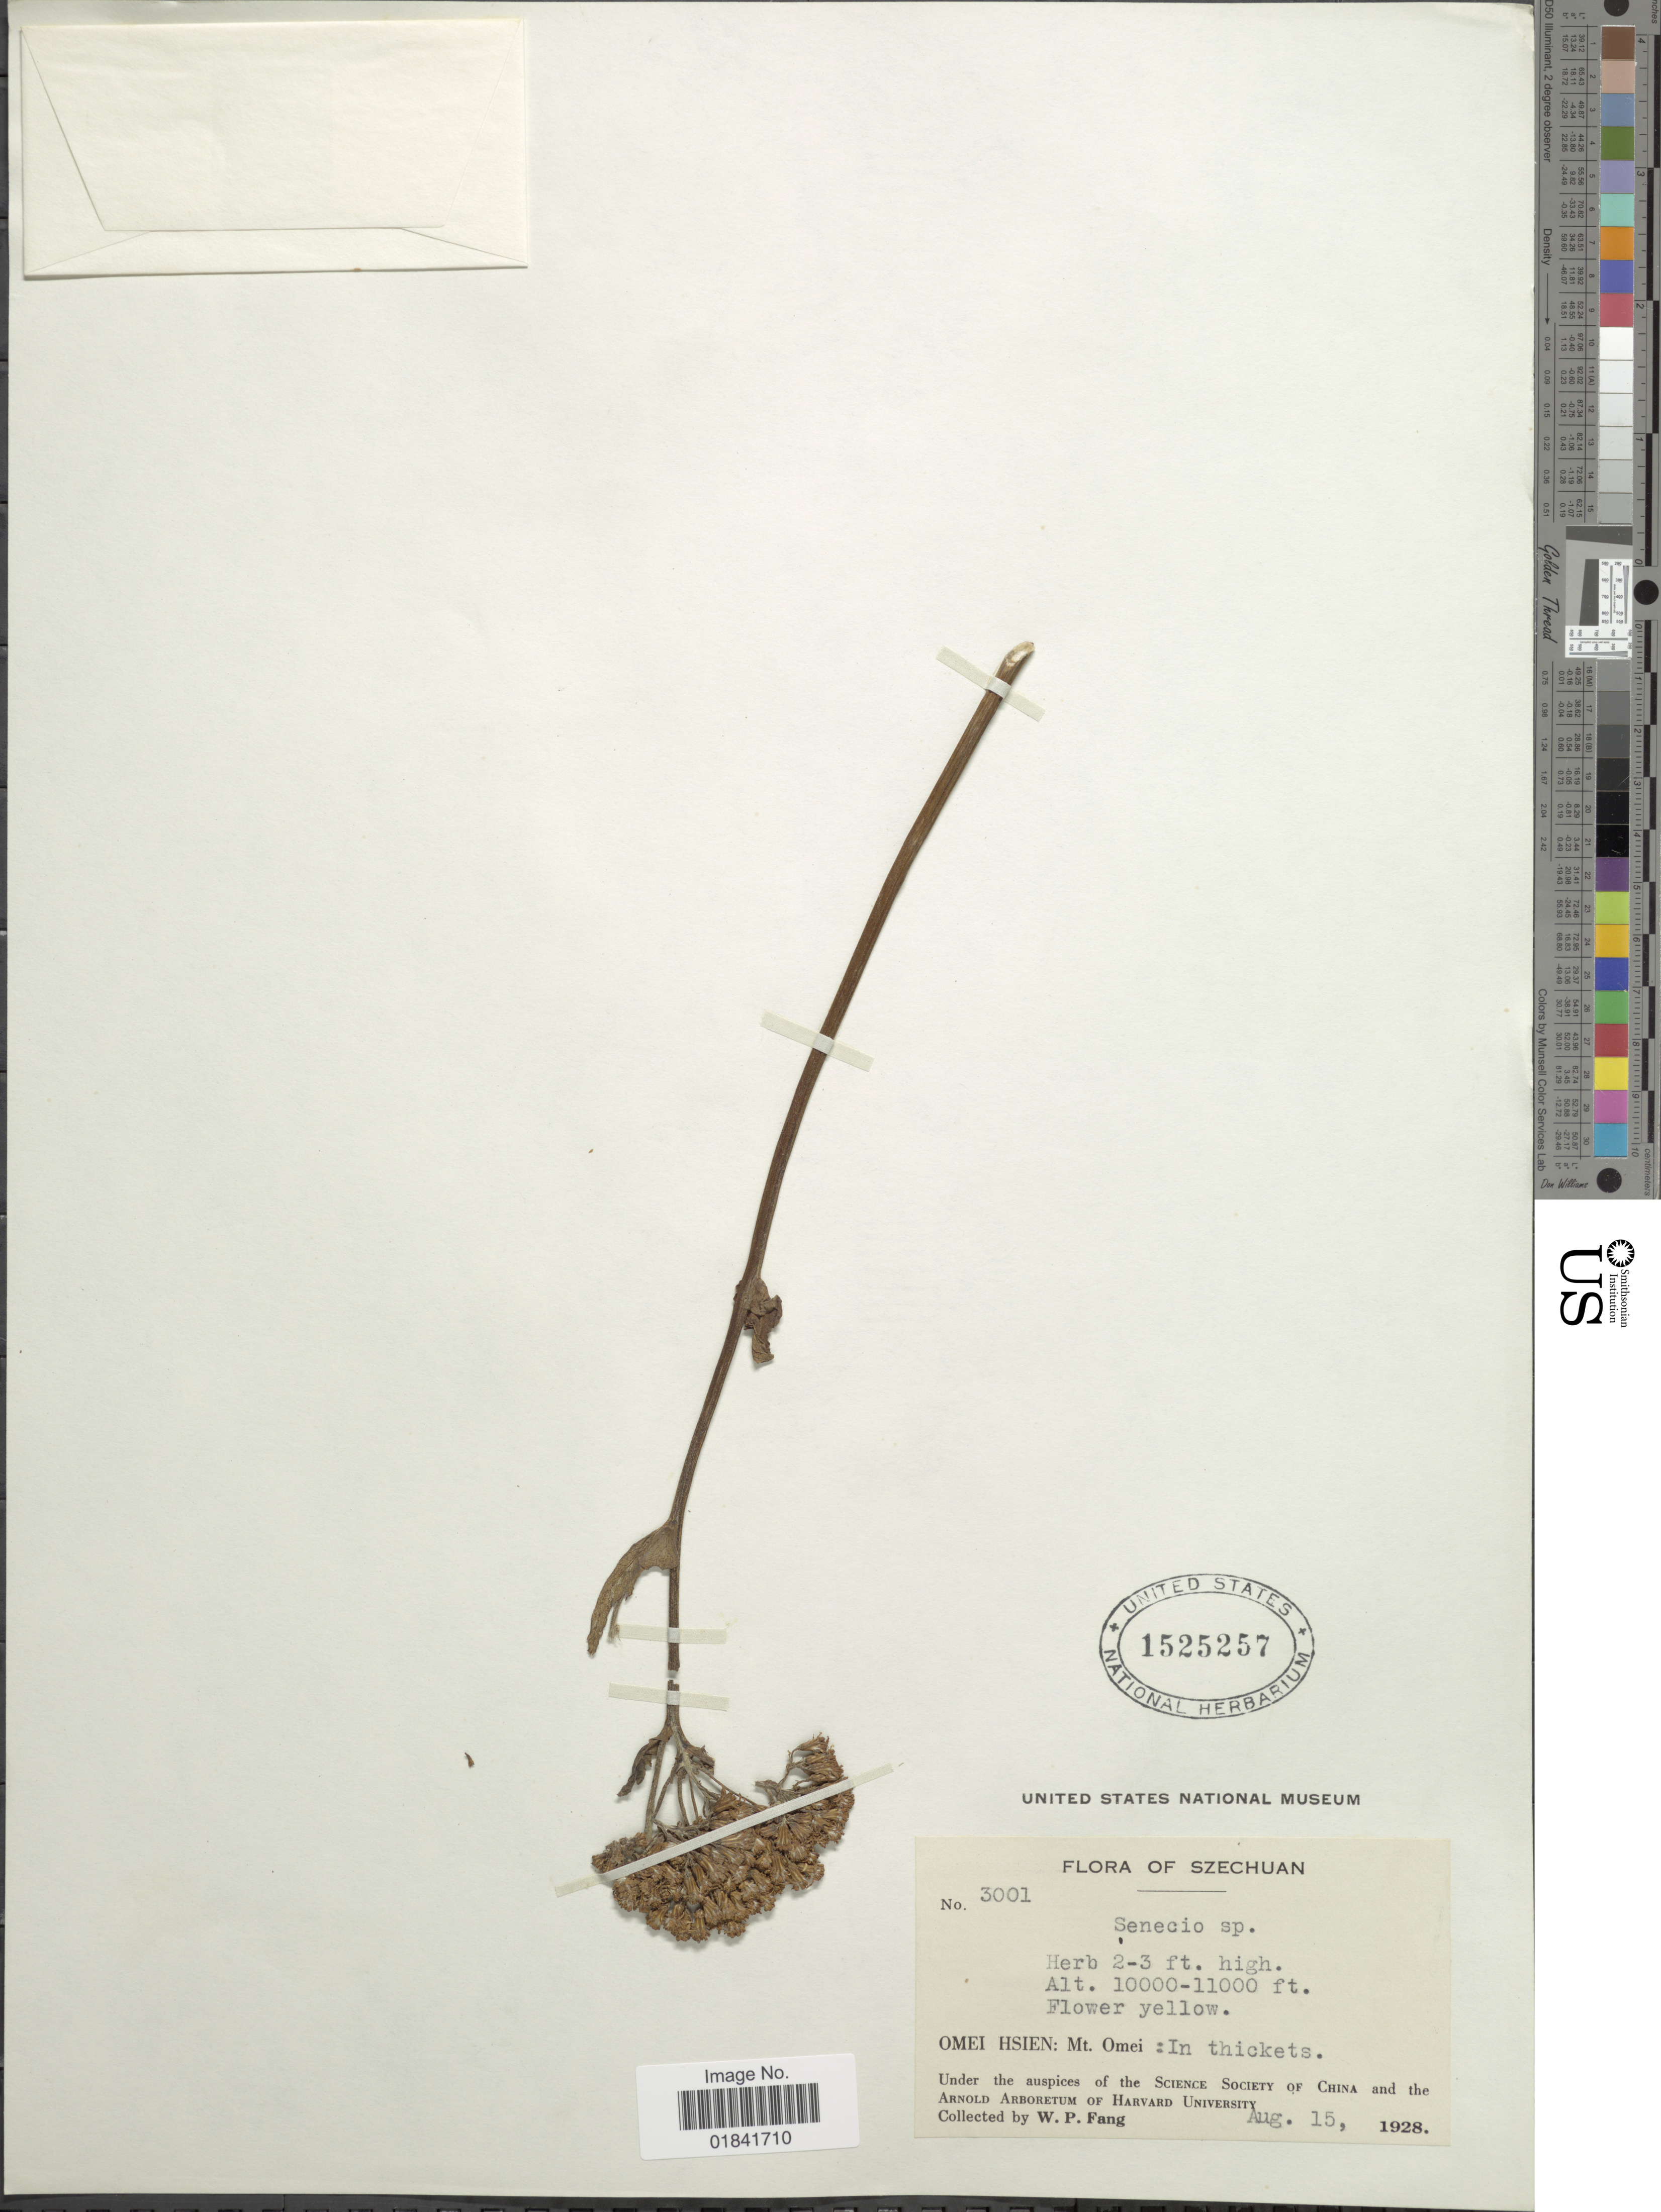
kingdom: Plantae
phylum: Tracheophyta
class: Magnoliopsida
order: Asterales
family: Asteraceae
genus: Senecio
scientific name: Senecio sp.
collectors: W. P. Fang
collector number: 3001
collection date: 1928-08-15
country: China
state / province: Sichuan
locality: Szechuan, Omei Hsien: Mt. Omwi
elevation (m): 3048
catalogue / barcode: US 1525257